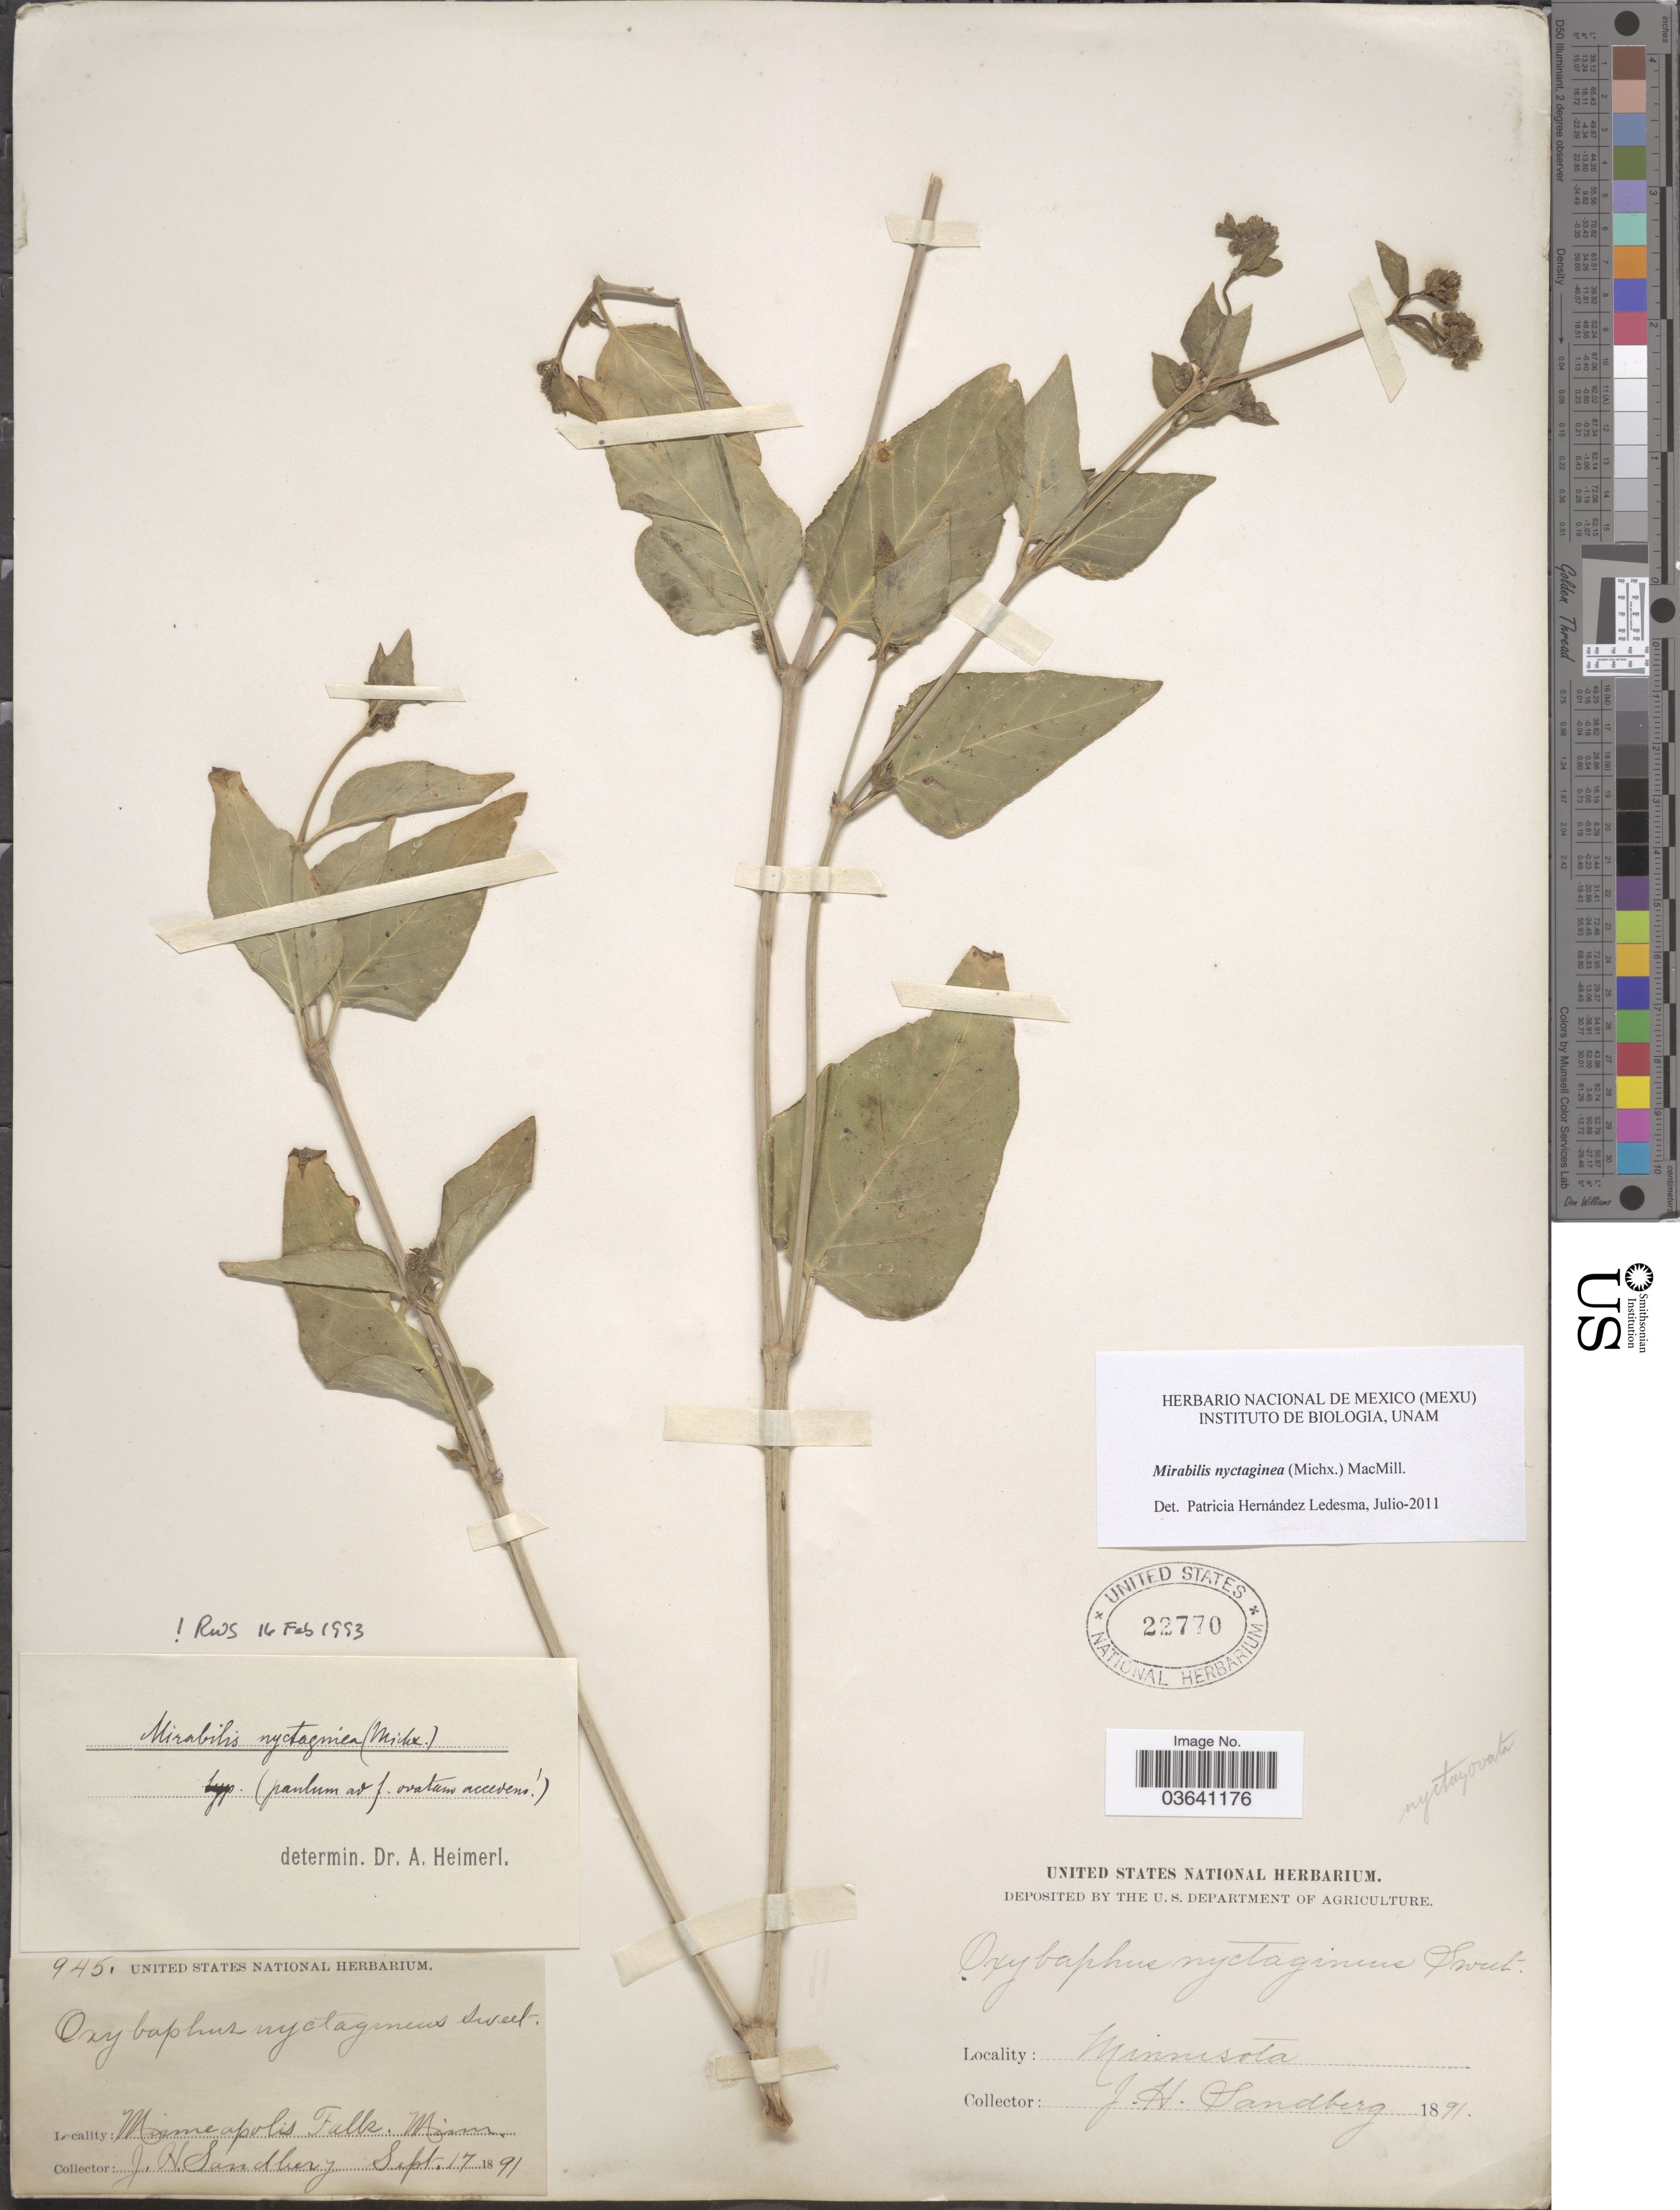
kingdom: Plantae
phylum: Tracheophyta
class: Magnoliopsida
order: Caryophyllales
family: Nyctaginaceae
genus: Mirabilis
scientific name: Mirabilis nyctaginea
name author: (Michx.) MacMill.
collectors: J. H. Sandberg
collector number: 945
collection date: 1891-09-17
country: United States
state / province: Minnesota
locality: Minneapolis Falls.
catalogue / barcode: US 22770